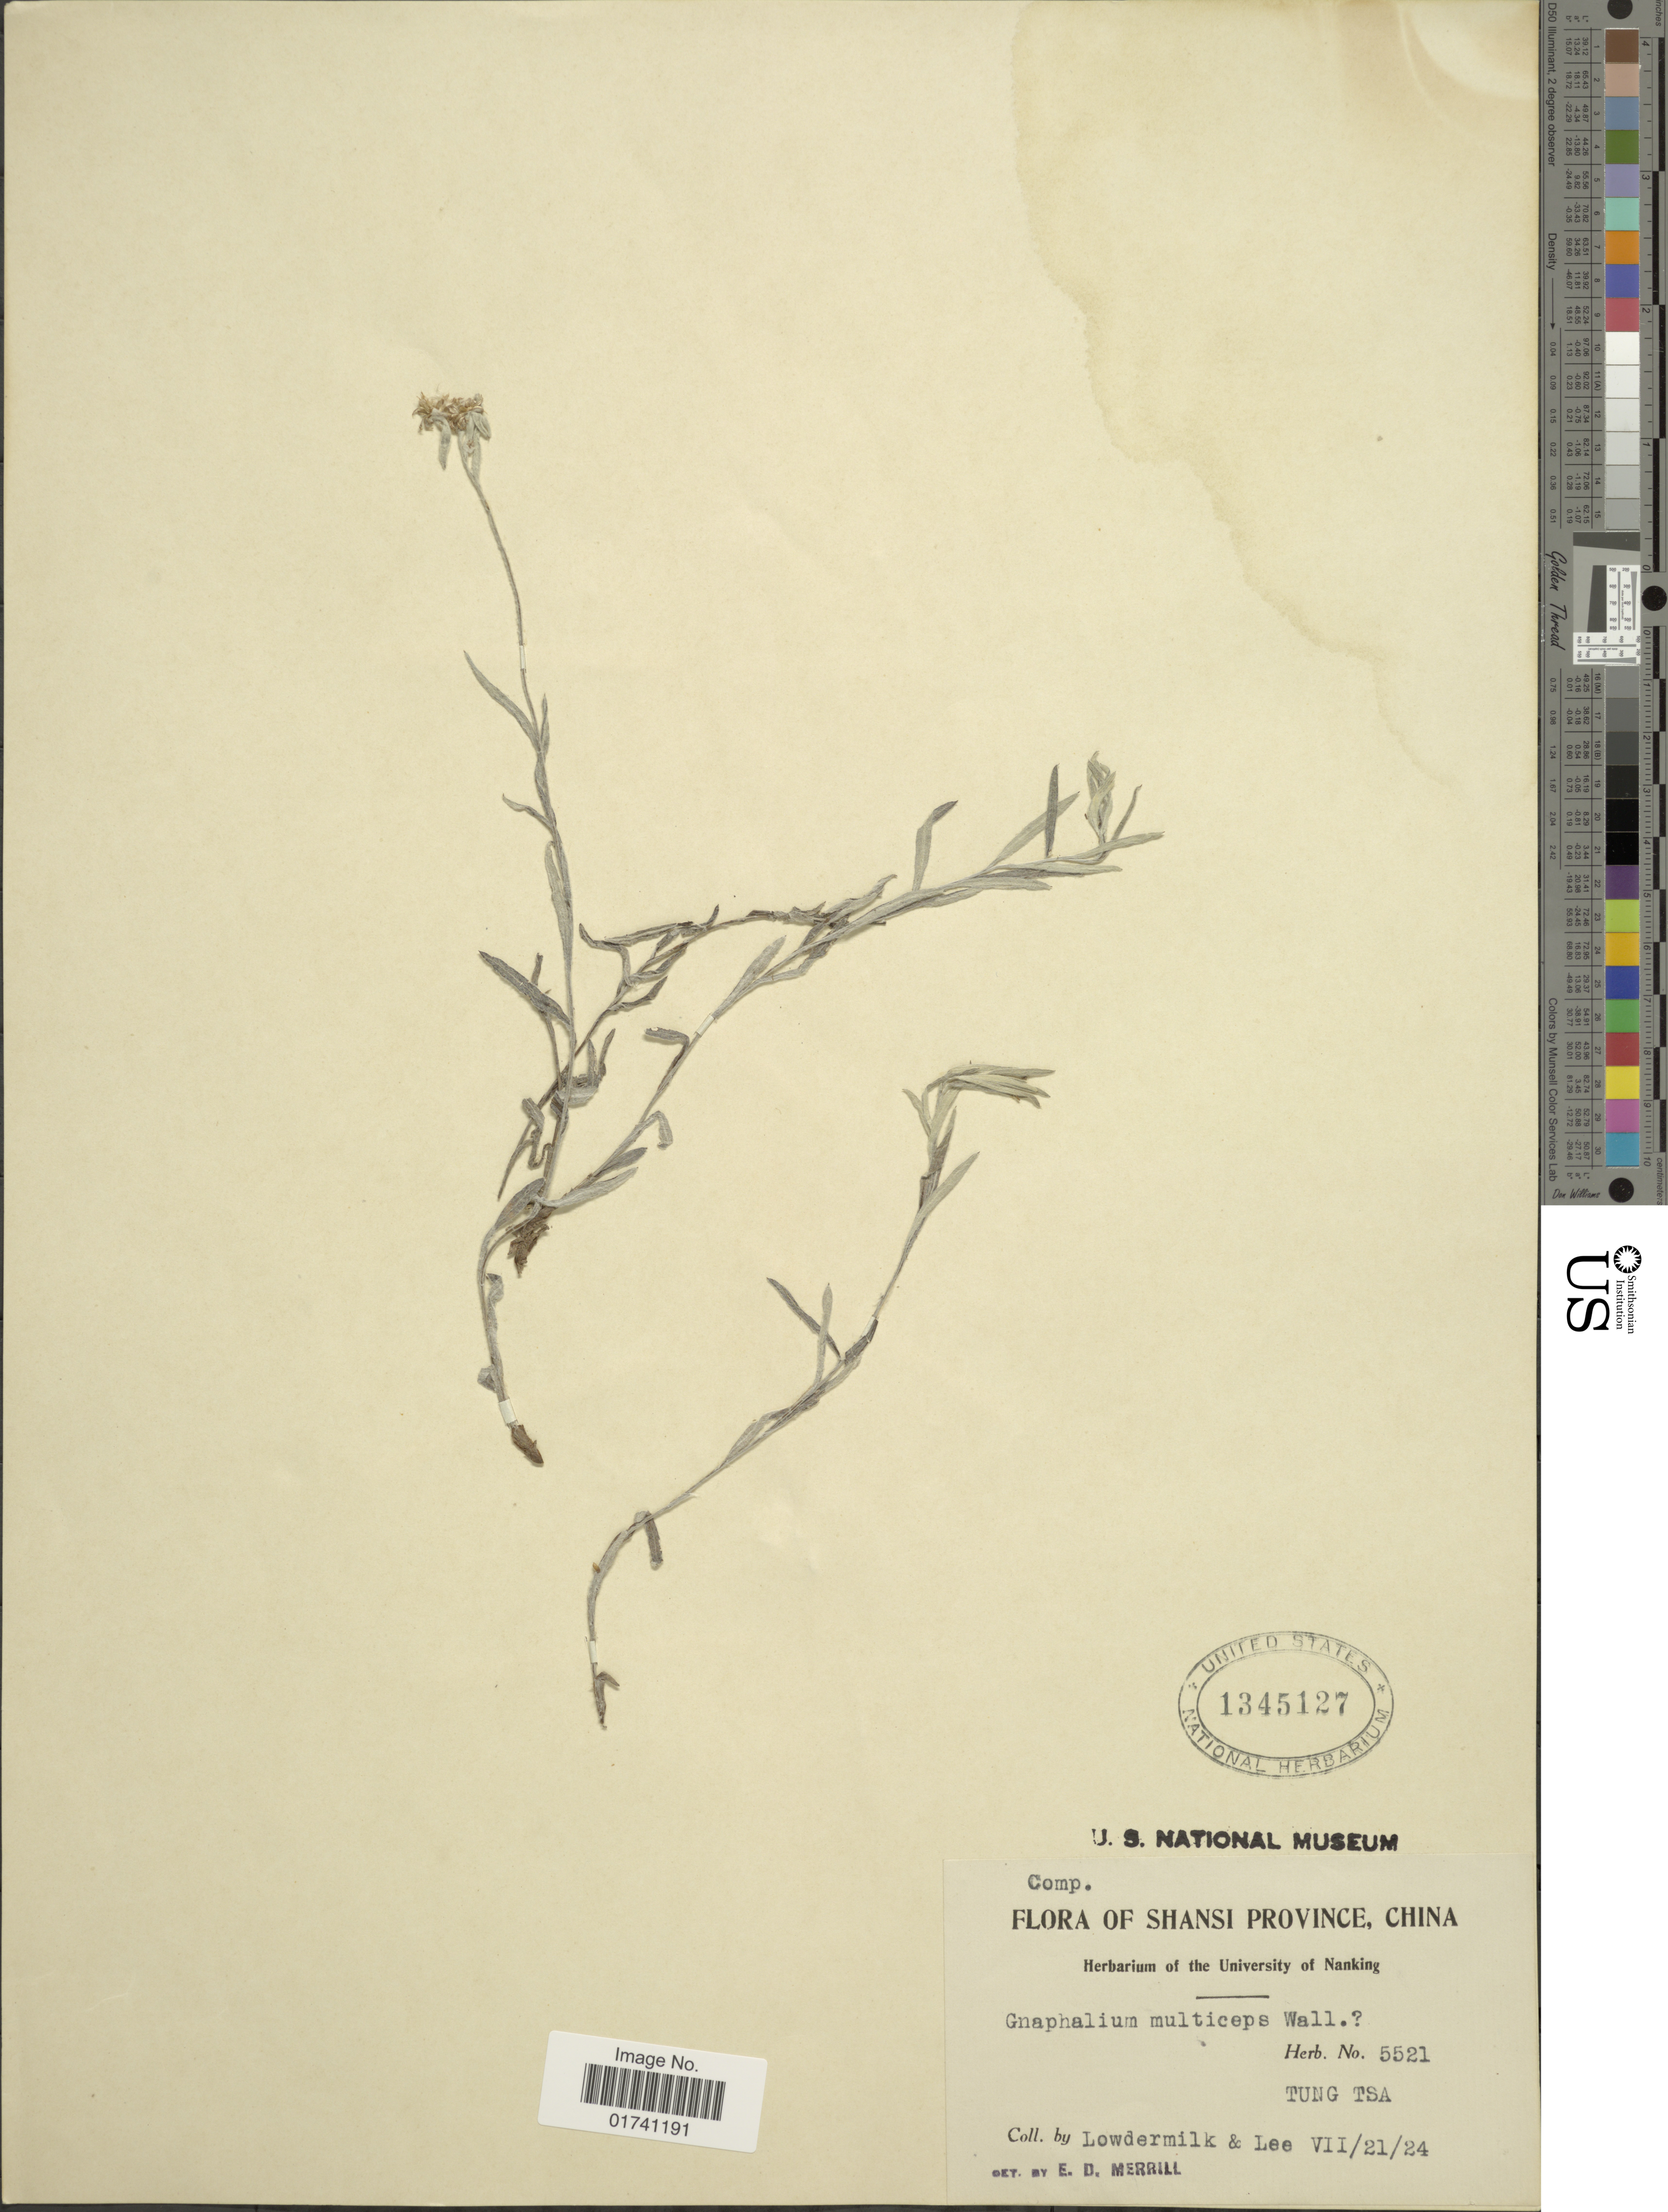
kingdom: Plantae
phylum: Tracheophyta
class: Magnoliopsida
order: Asterales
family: Asteraceae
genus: Laphangium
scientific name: Laphangium affine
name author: (D. Don) Tzvelev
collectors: W. Lowdermilk & -. Lee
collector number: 5521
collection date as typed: Transcribed d/m/y: 21/7/24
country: China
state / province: Shanxi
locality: Shansi Province, Tung Tsa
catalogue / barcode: US 1345127